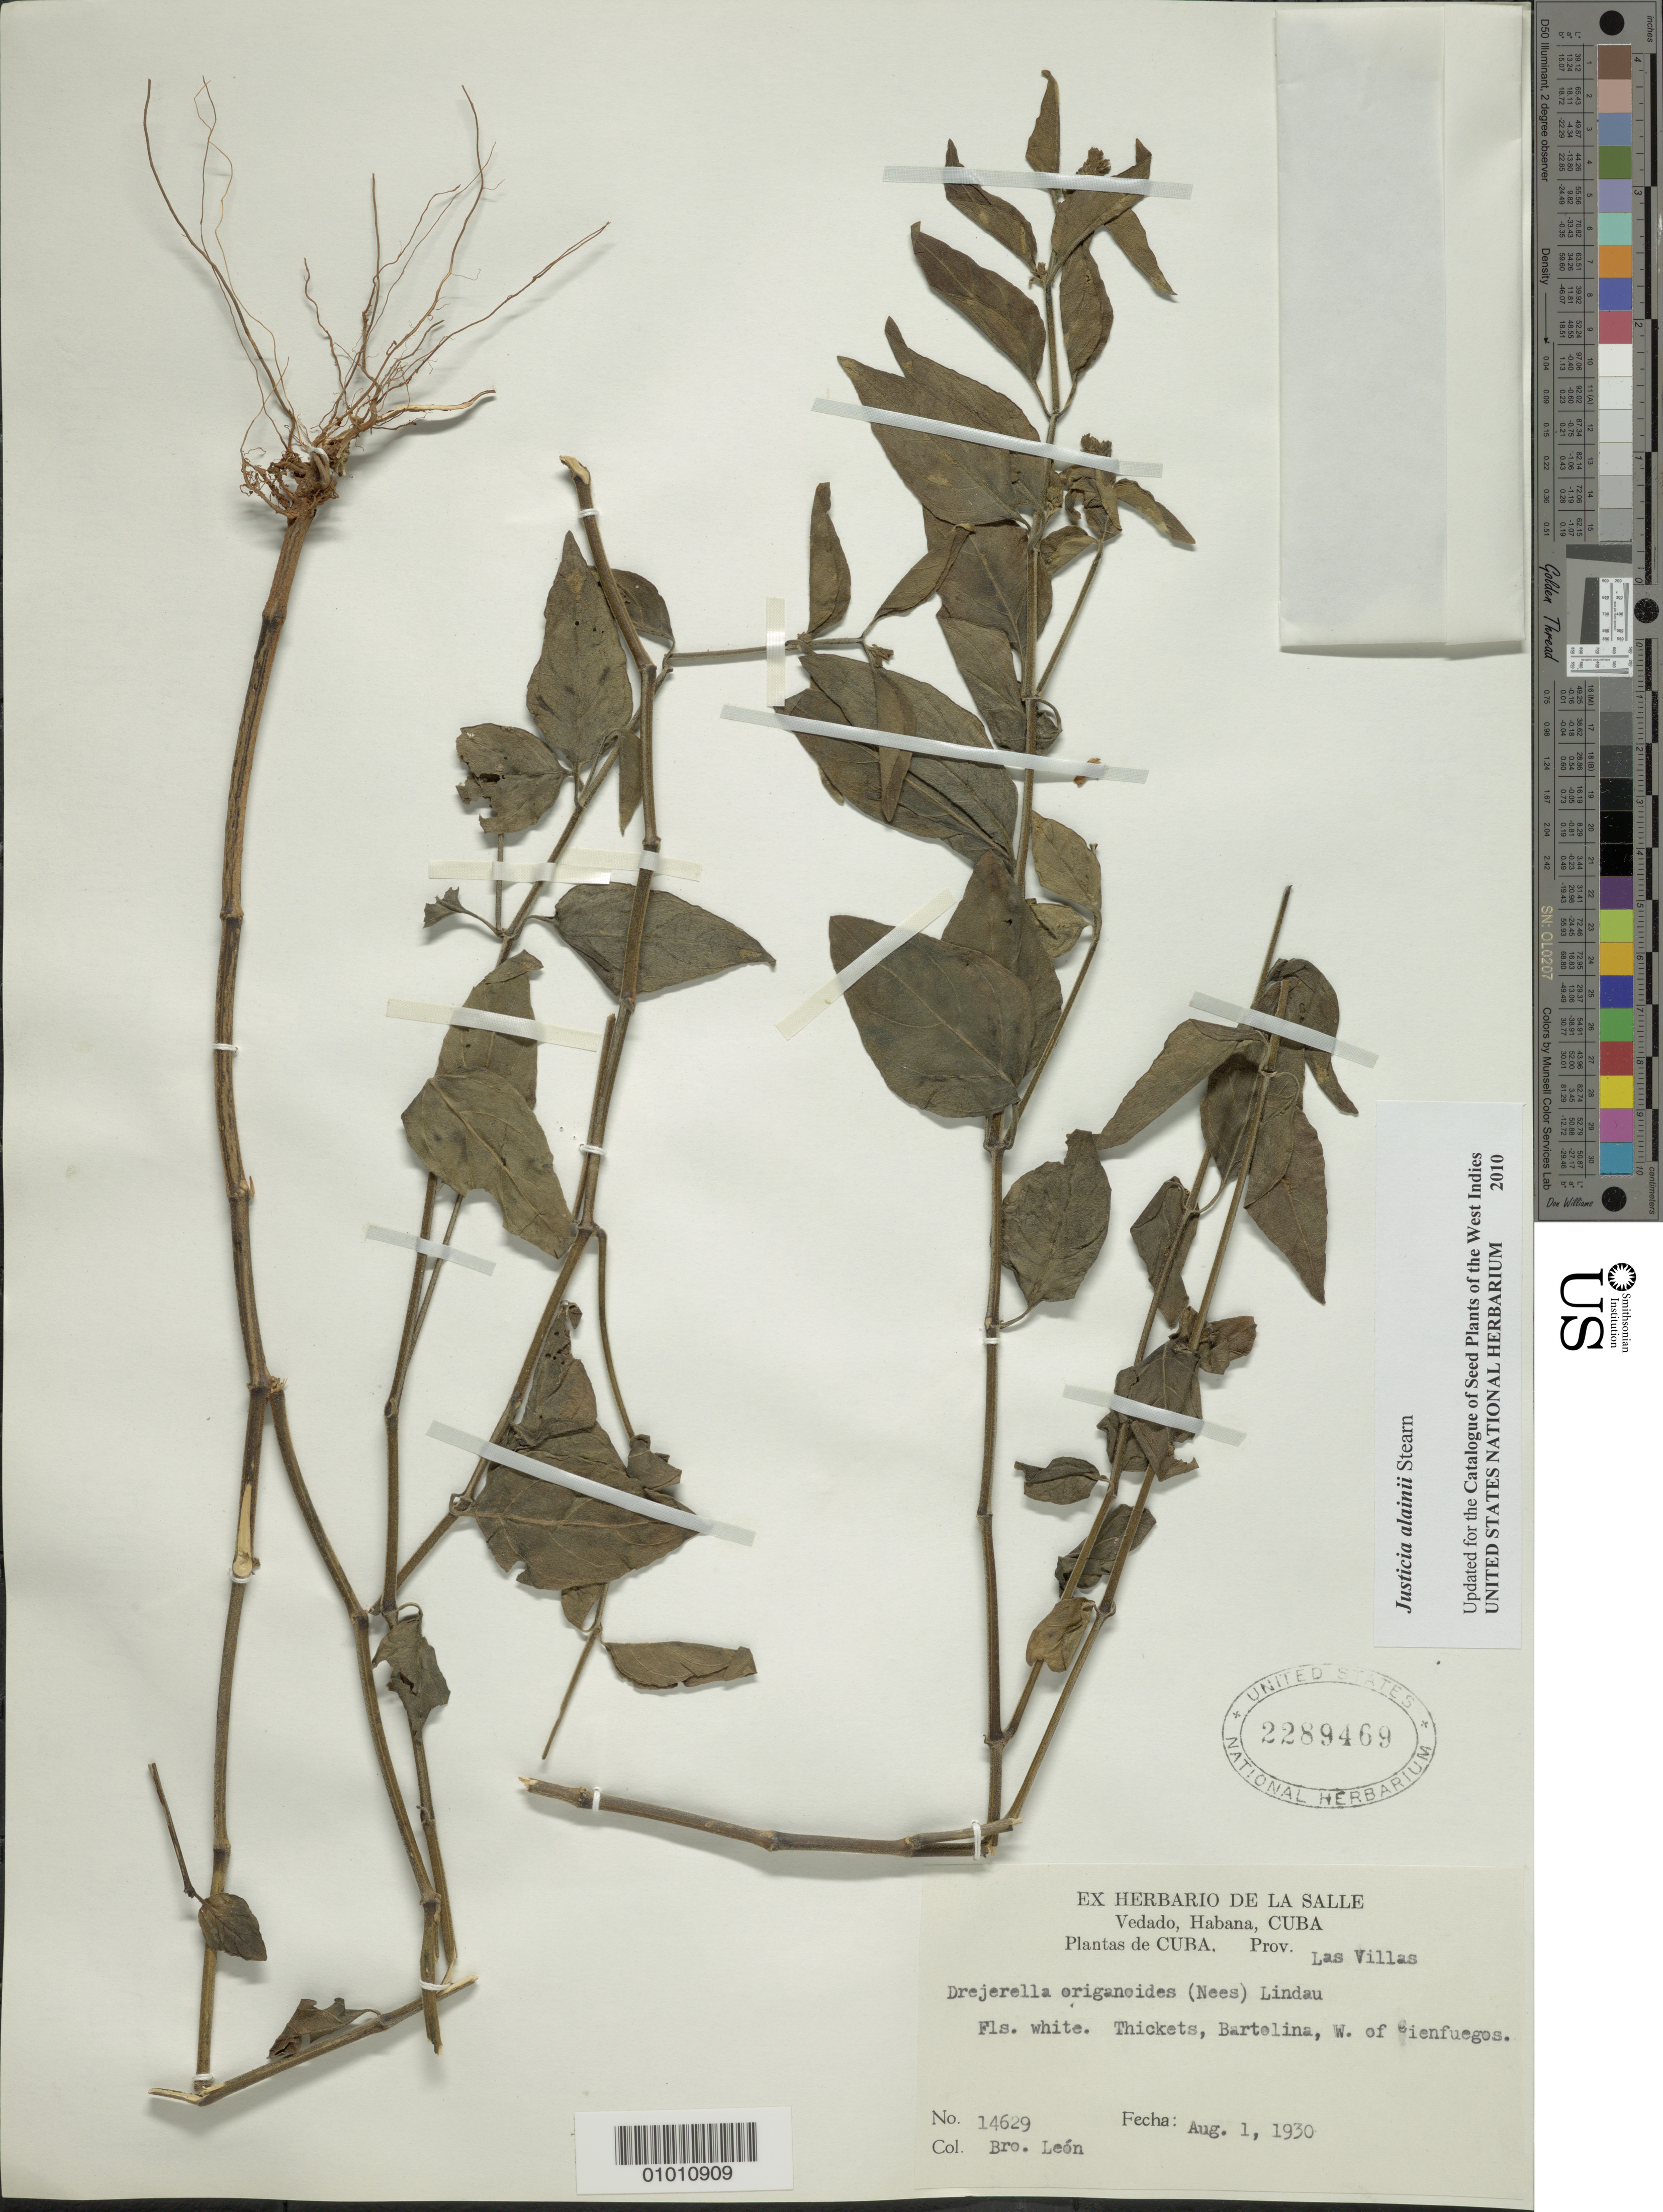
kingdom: Plantae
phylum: Tracheophyta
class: Magnoliopsida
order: Lamiales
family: Acanthaceae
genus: Justicia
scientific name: Justicia alainii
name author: Stearn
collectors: Bro. León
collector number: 14629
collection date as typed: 01 Aug 1930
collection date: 1930-08-01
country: Cuba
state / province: Las Villas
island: Cuba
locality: Bartelina, W of Cienfuegos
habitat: Thickets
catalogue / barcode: US 2289469